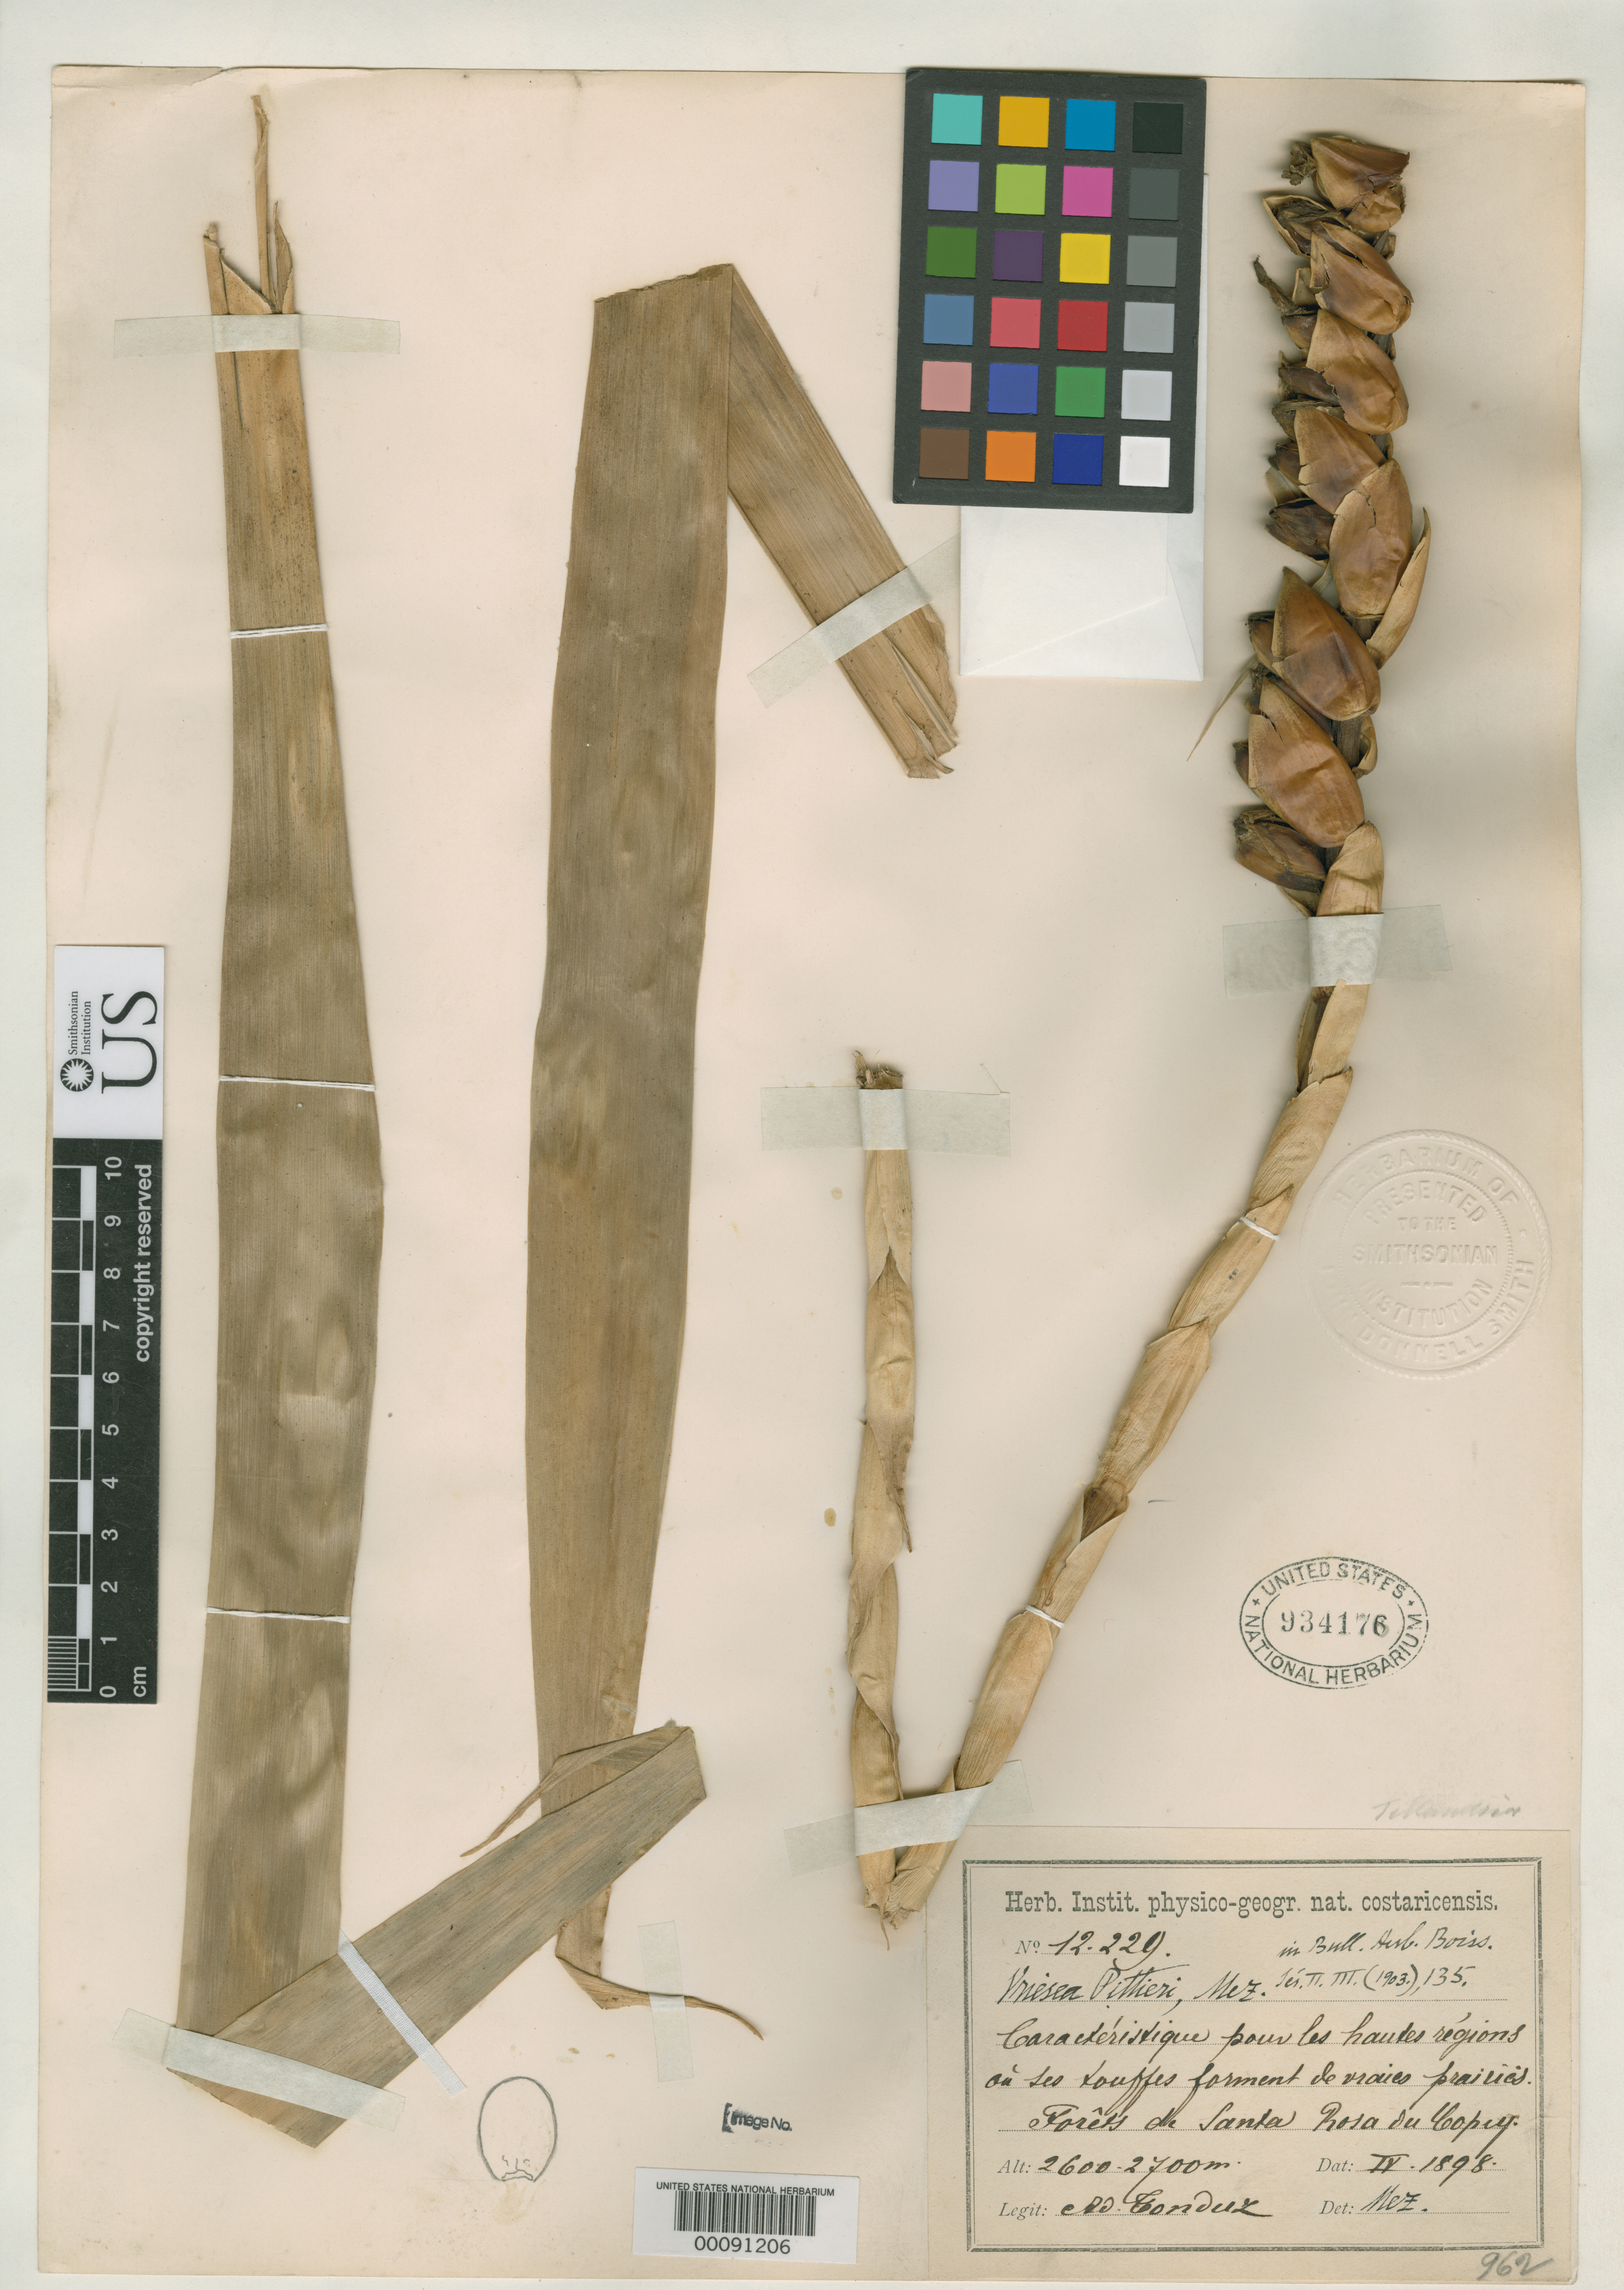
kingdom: Plantae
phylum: Tracheophyta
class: Liliopsida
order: Poales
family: Bromeliaceae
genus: Vriesea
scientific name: Vriesea pittieri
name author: Mez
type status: Isotype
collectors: A. Tonduz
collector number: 12229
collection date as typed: Apr 1898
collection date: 1898-04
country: Costa Rica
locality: Santa Clara do Copey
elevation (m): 2600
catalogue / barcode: US 934176